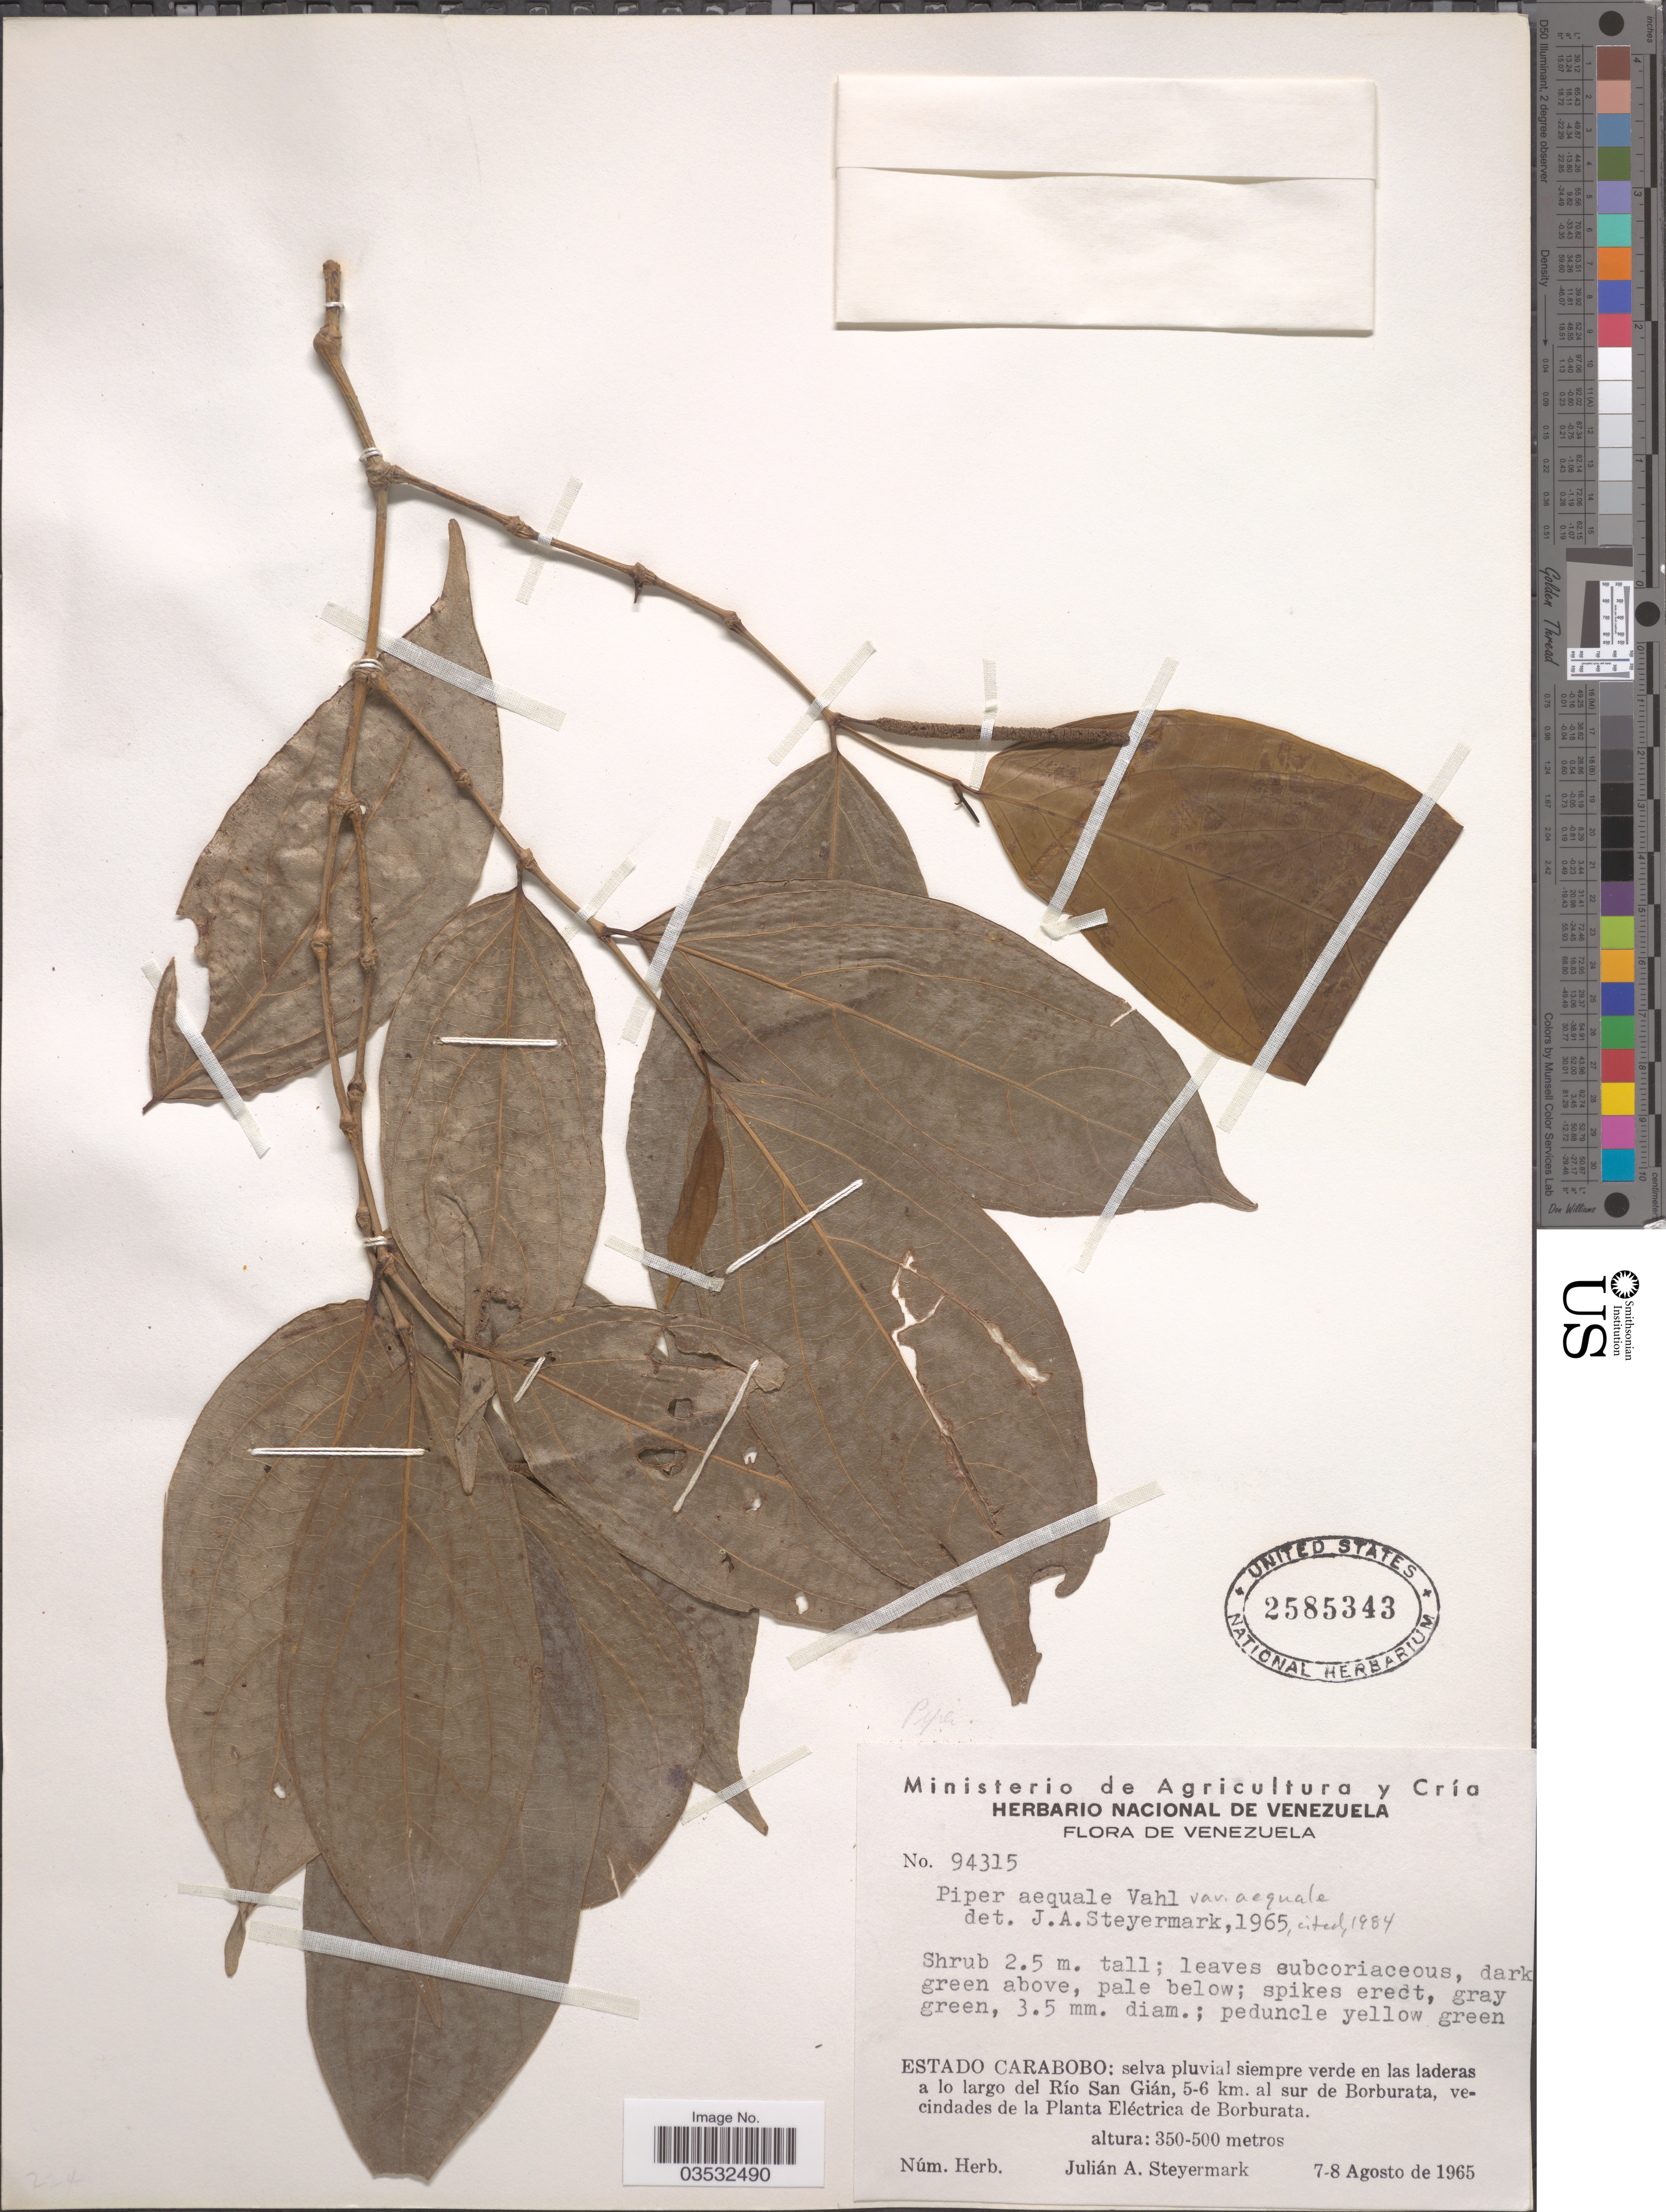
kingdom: Plantae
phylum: Tracheophyta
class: Magnoliopsida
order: Piperales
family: Piperaceae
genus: Piper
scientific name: Piper aequale var. aequale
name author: Vahl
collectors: J. Steyermark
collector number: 94315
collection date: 1965-08-07/1965-08-08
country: Venezuela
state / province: Carabobo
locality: Selva pluvial siempre verde en las laderas a lo largo del Río San Gián, 5-6 km. al sur de Borburata, vecindades de la Planta Eléctrica de Borburata.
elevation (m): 350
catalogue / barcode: US 2585343